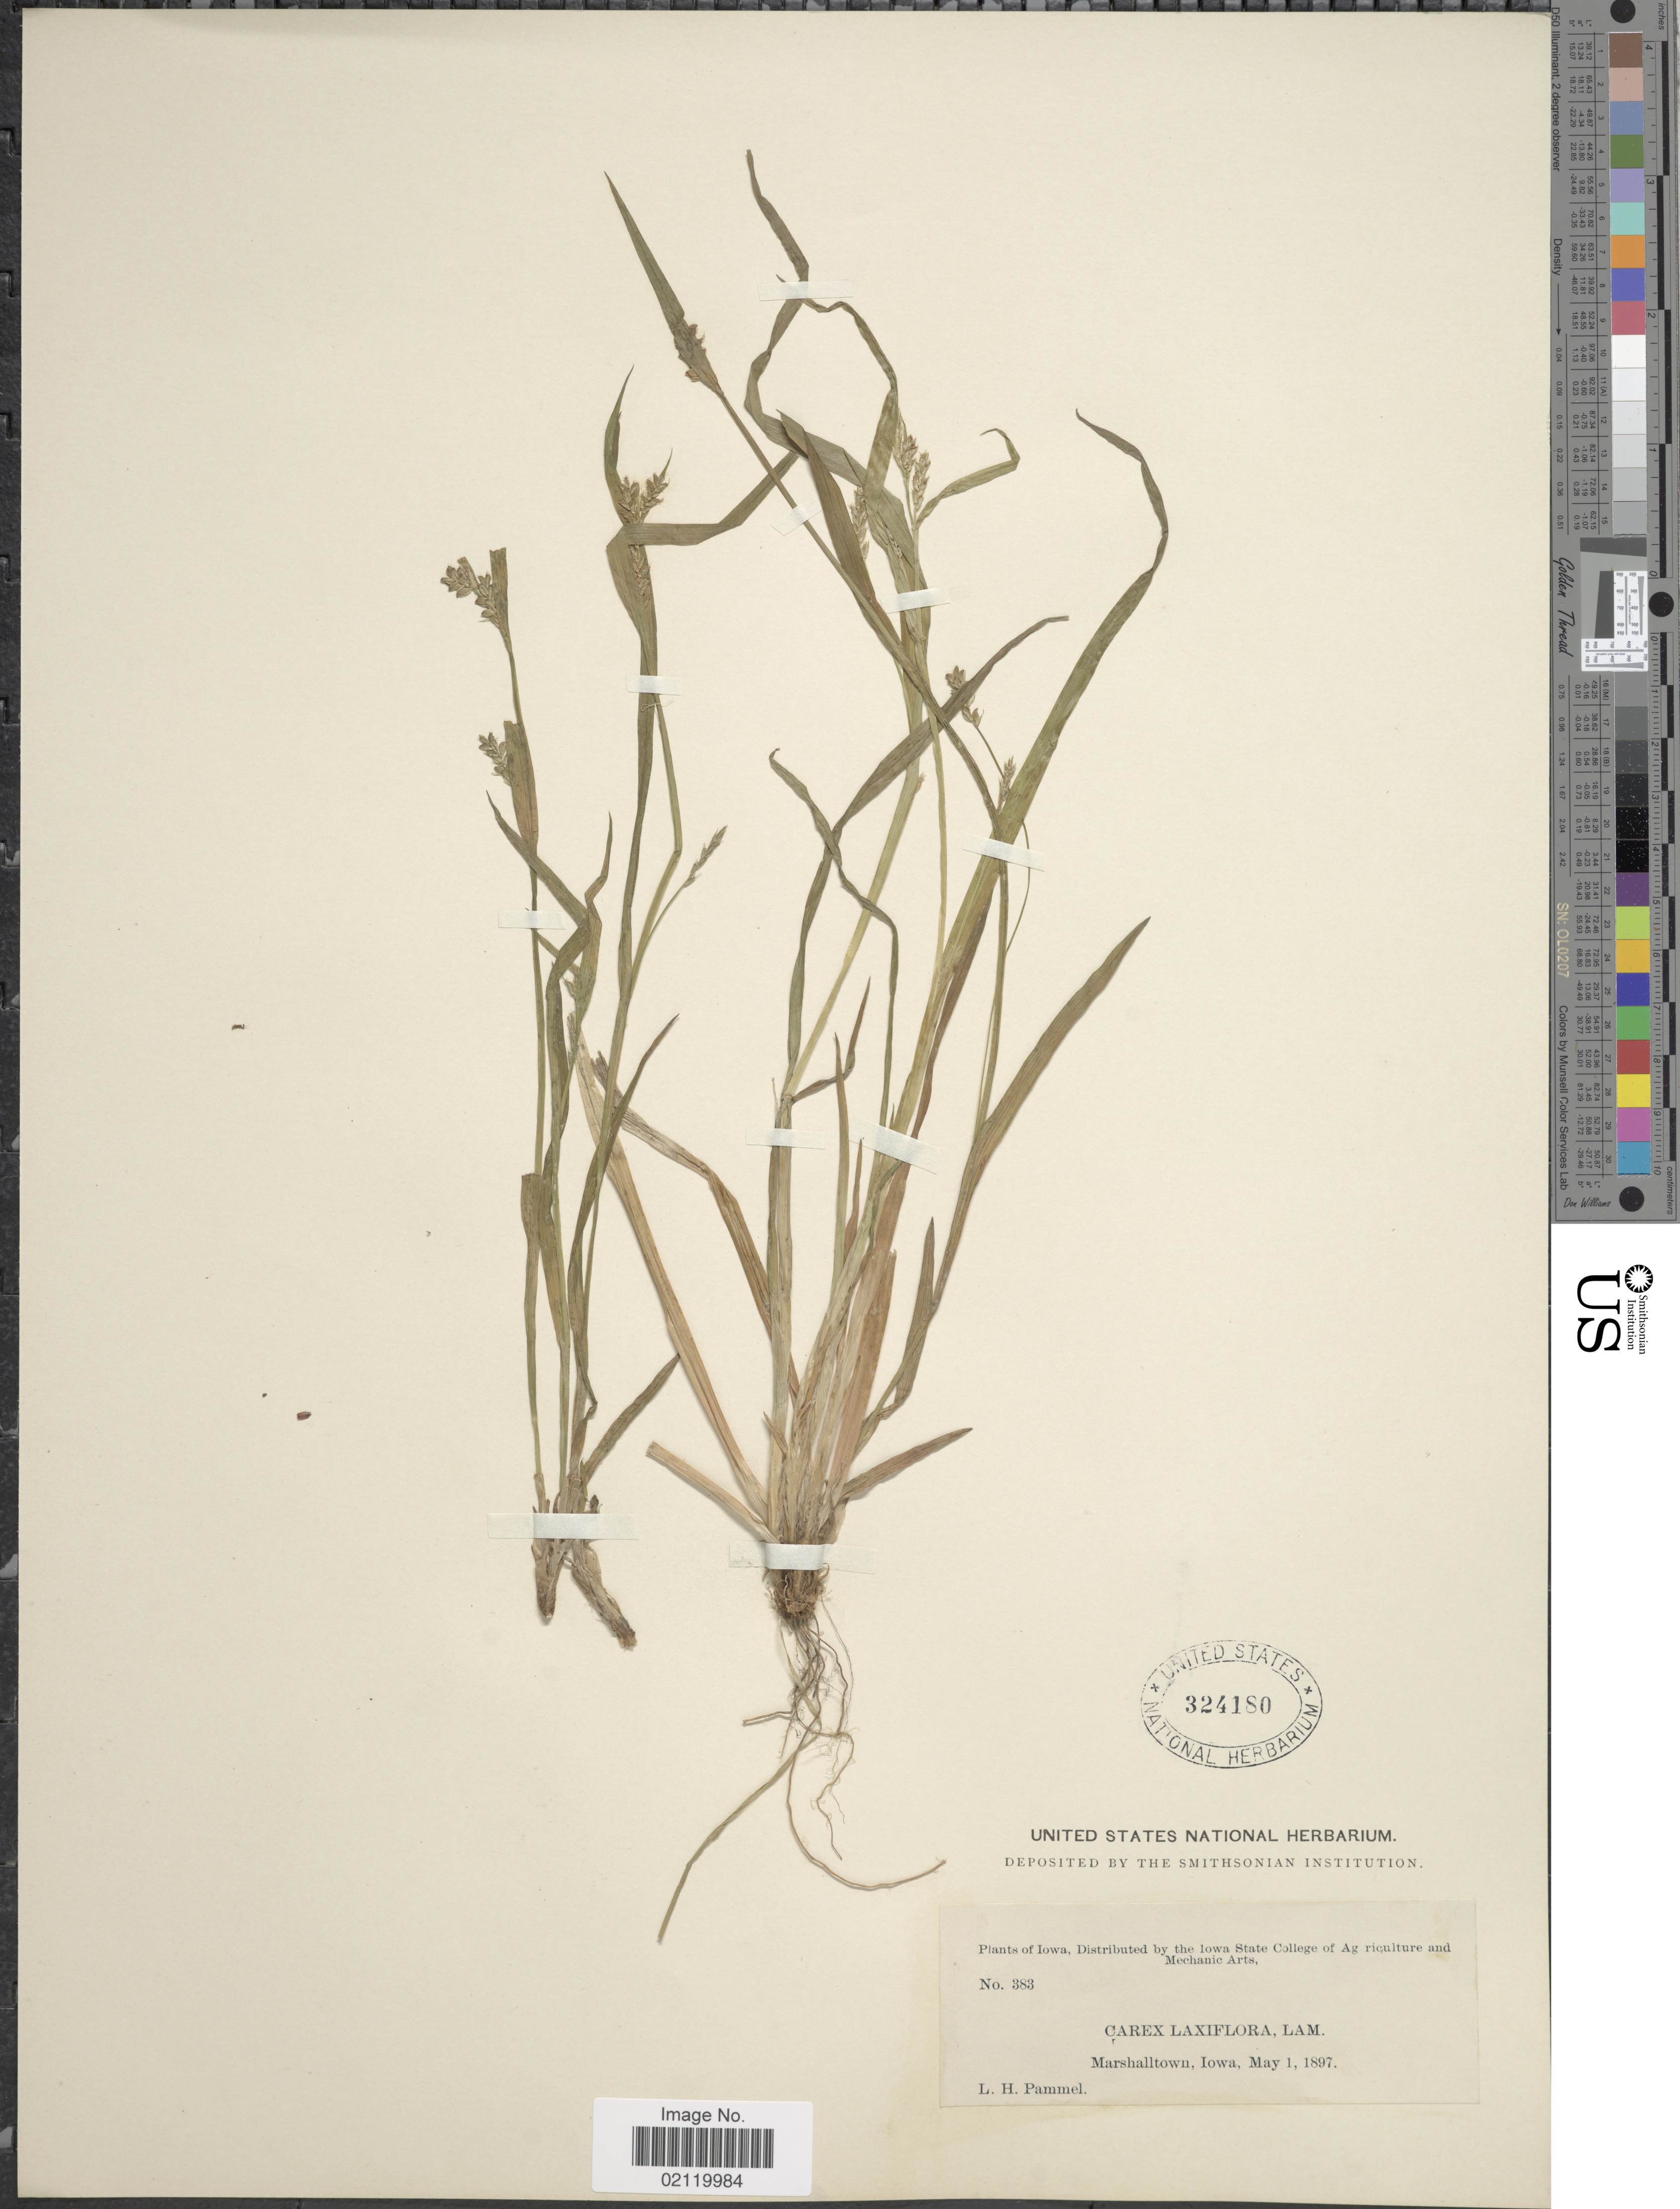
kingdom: Plantae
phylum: Tracheophyta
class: Liliopsida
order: Poales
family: Cyperaceae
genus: Carex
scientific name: Carex laxiflora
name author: Lam.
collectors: L. Pammel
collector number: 383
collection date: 1897-05-01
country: United States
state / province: Iowa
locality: Marshalltown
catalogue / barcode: US 324180